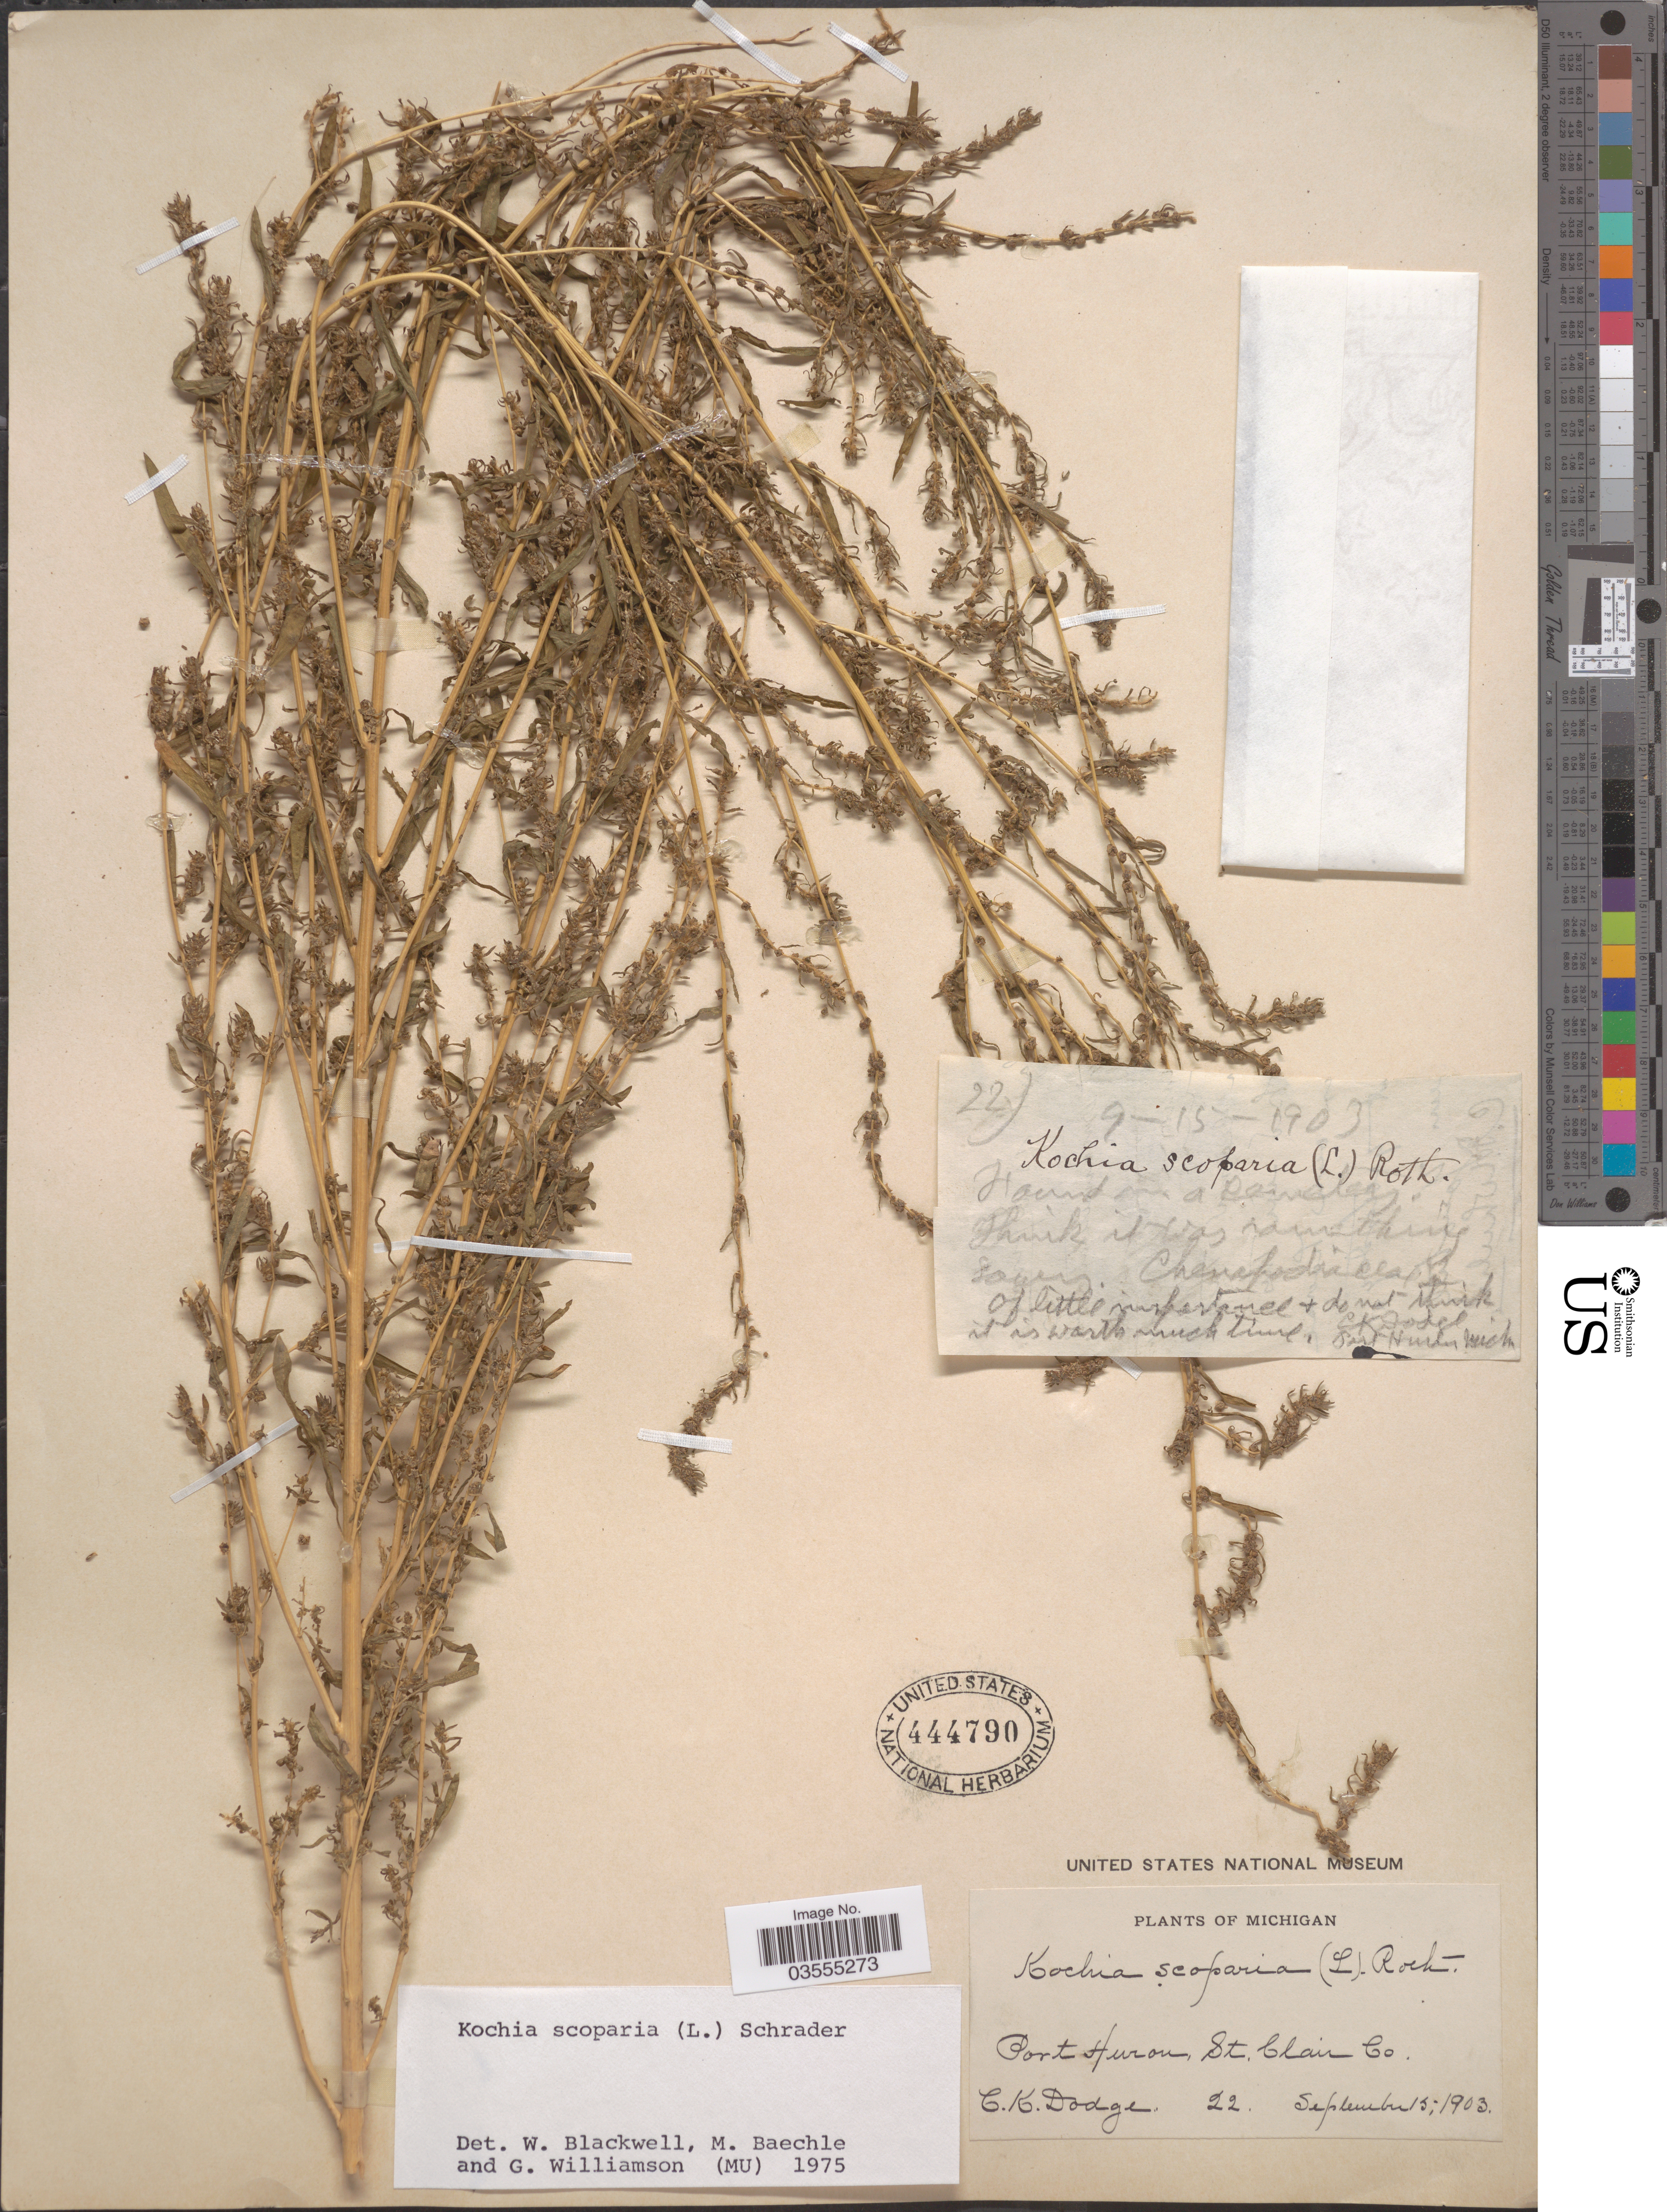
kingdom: Plantae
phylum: Tracheophyta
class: Magnoliopsida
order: Caryophyllales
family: Amaranthaceae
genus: Bassia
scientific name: Bassia scoparia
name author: (L.) Voss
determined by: U.S. National Herbarium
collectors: C. Dodge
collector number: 22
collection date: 1903-09-15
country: United States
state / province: Michigan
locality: Port Huron, St. Clair Co.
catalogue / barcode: US 444790